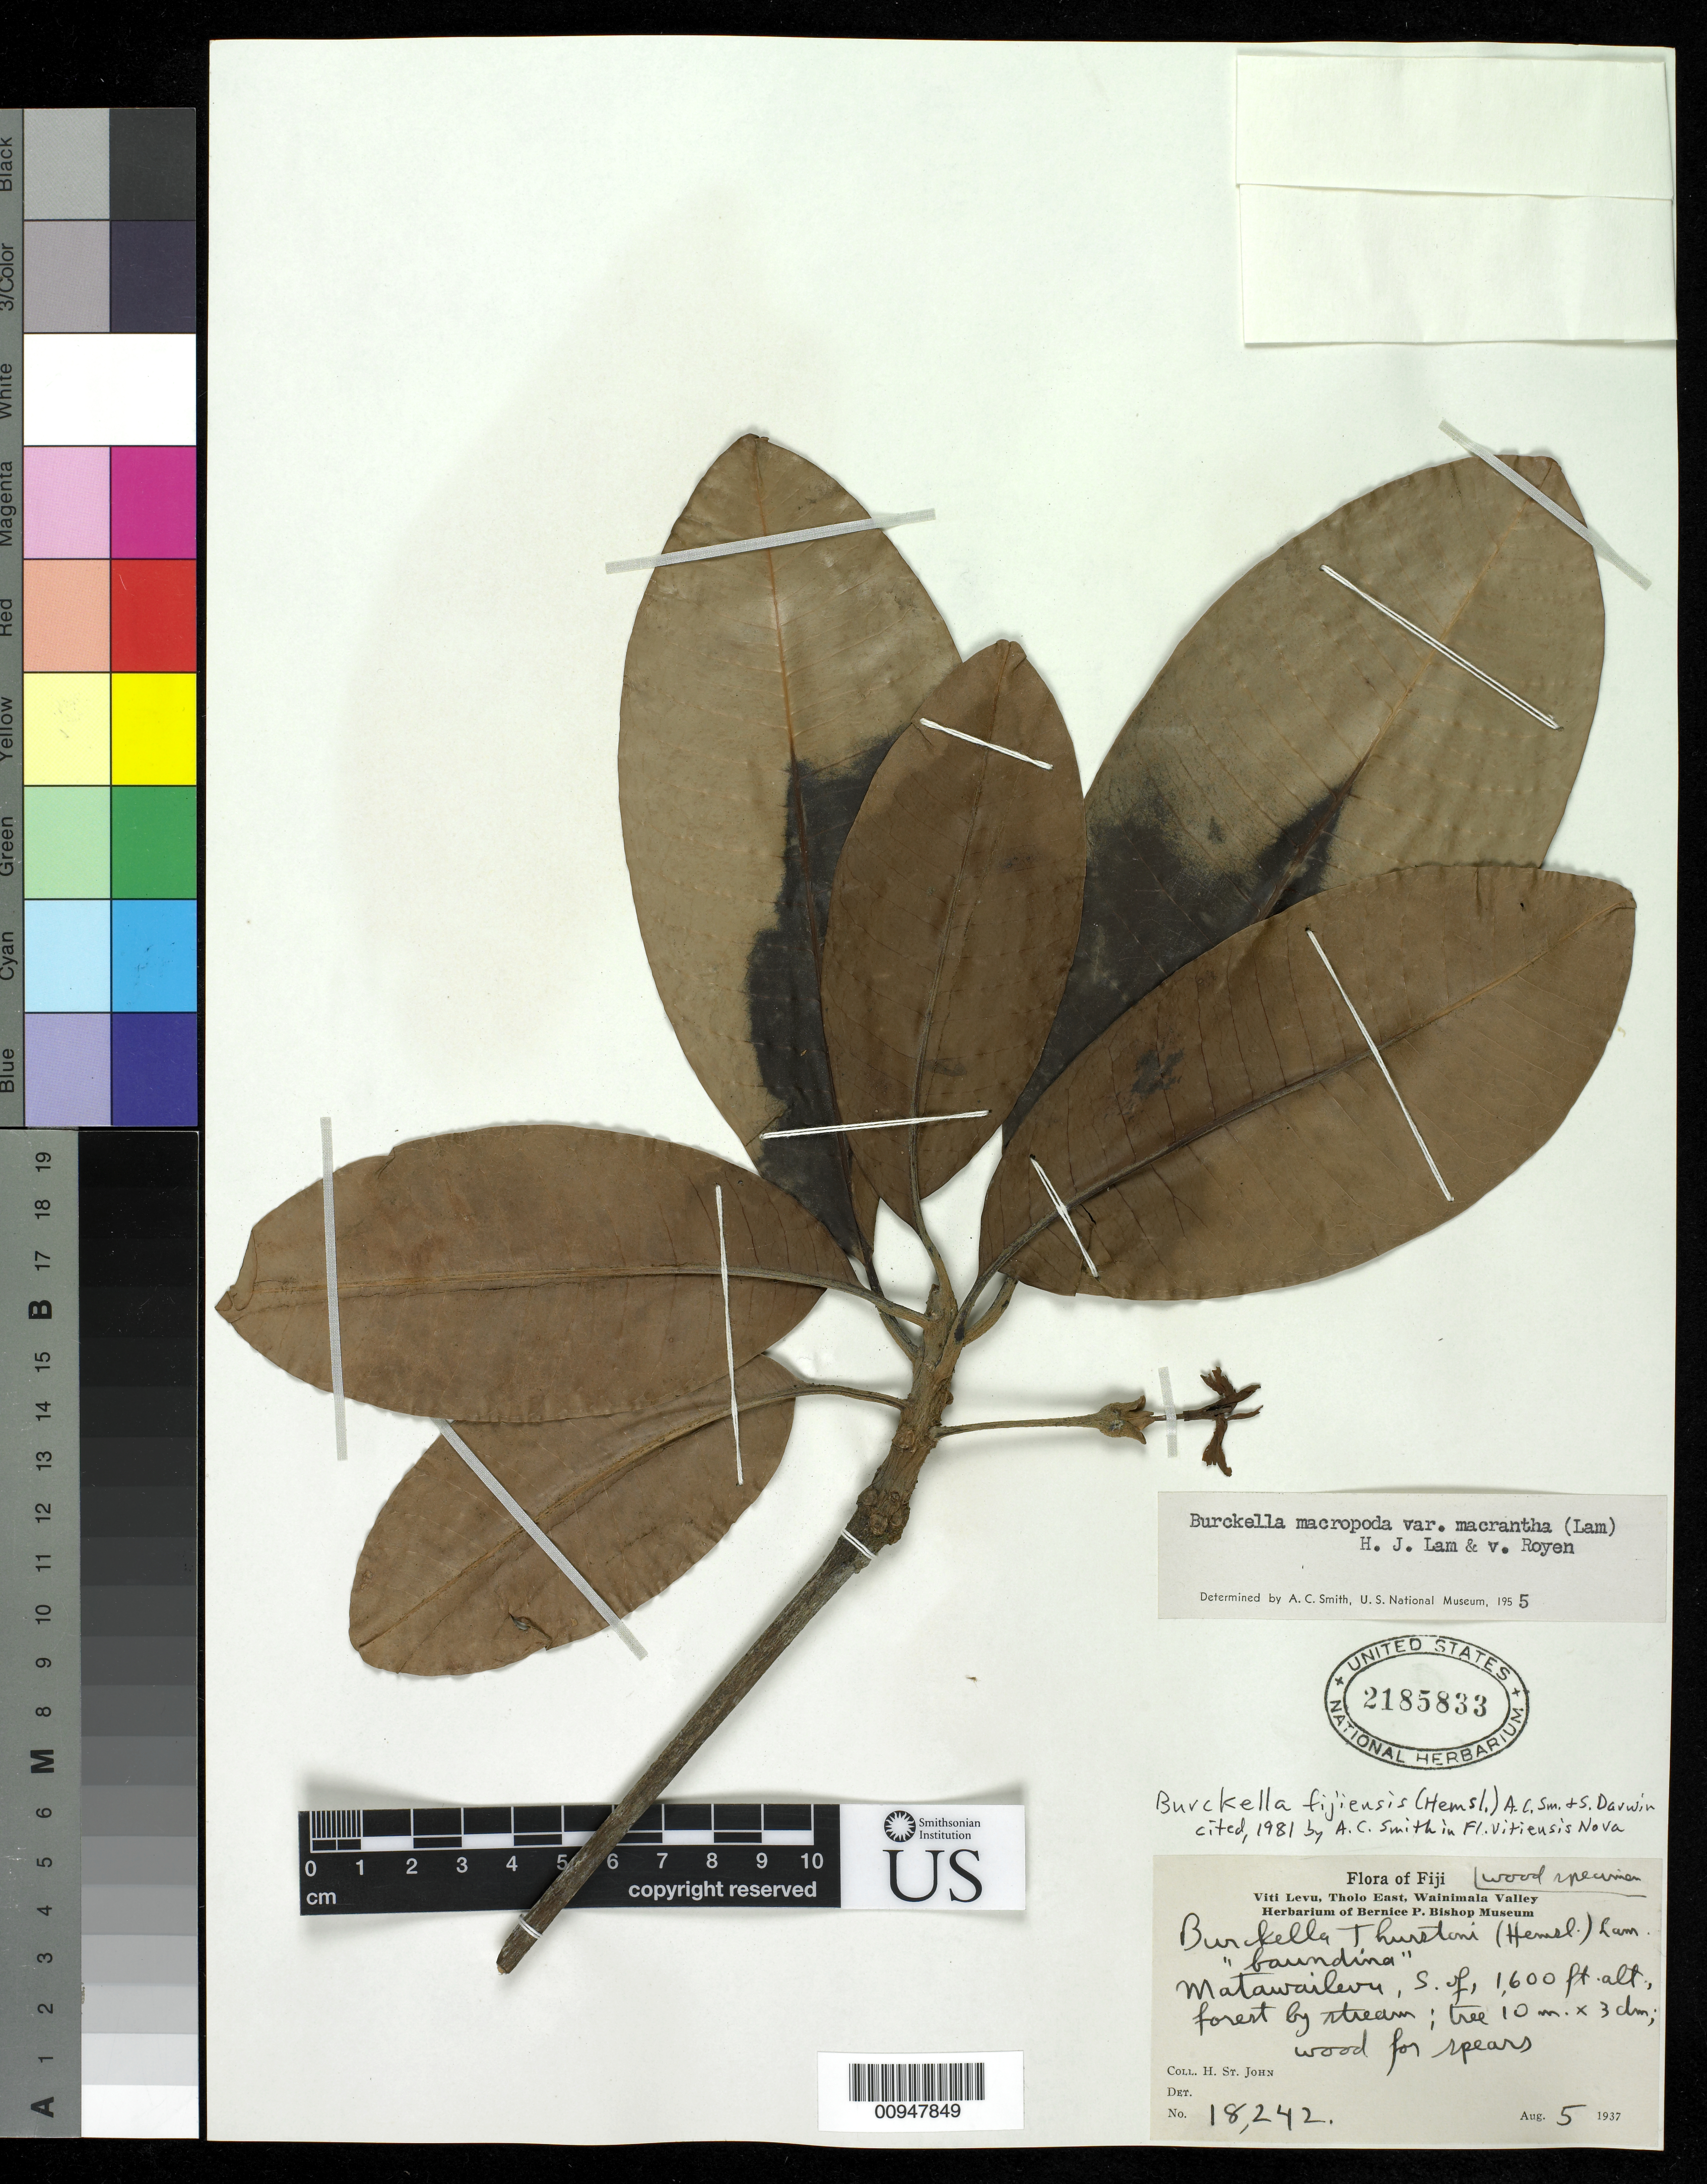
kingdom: Plantae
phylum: Tracheophyta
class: Magnoliopsida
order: Ericales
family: Sapotaceae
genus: Burckella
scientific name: Burckella fijiensis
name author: (Hemsl.) A.C. Sm. & S.P. Darwin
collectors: H. St. John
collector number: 18242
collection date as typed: Aug 1937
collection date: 1937-08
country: Fiji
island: Viti Levu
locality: S. of Matawailevu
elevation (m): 488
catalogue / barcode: US 2185833